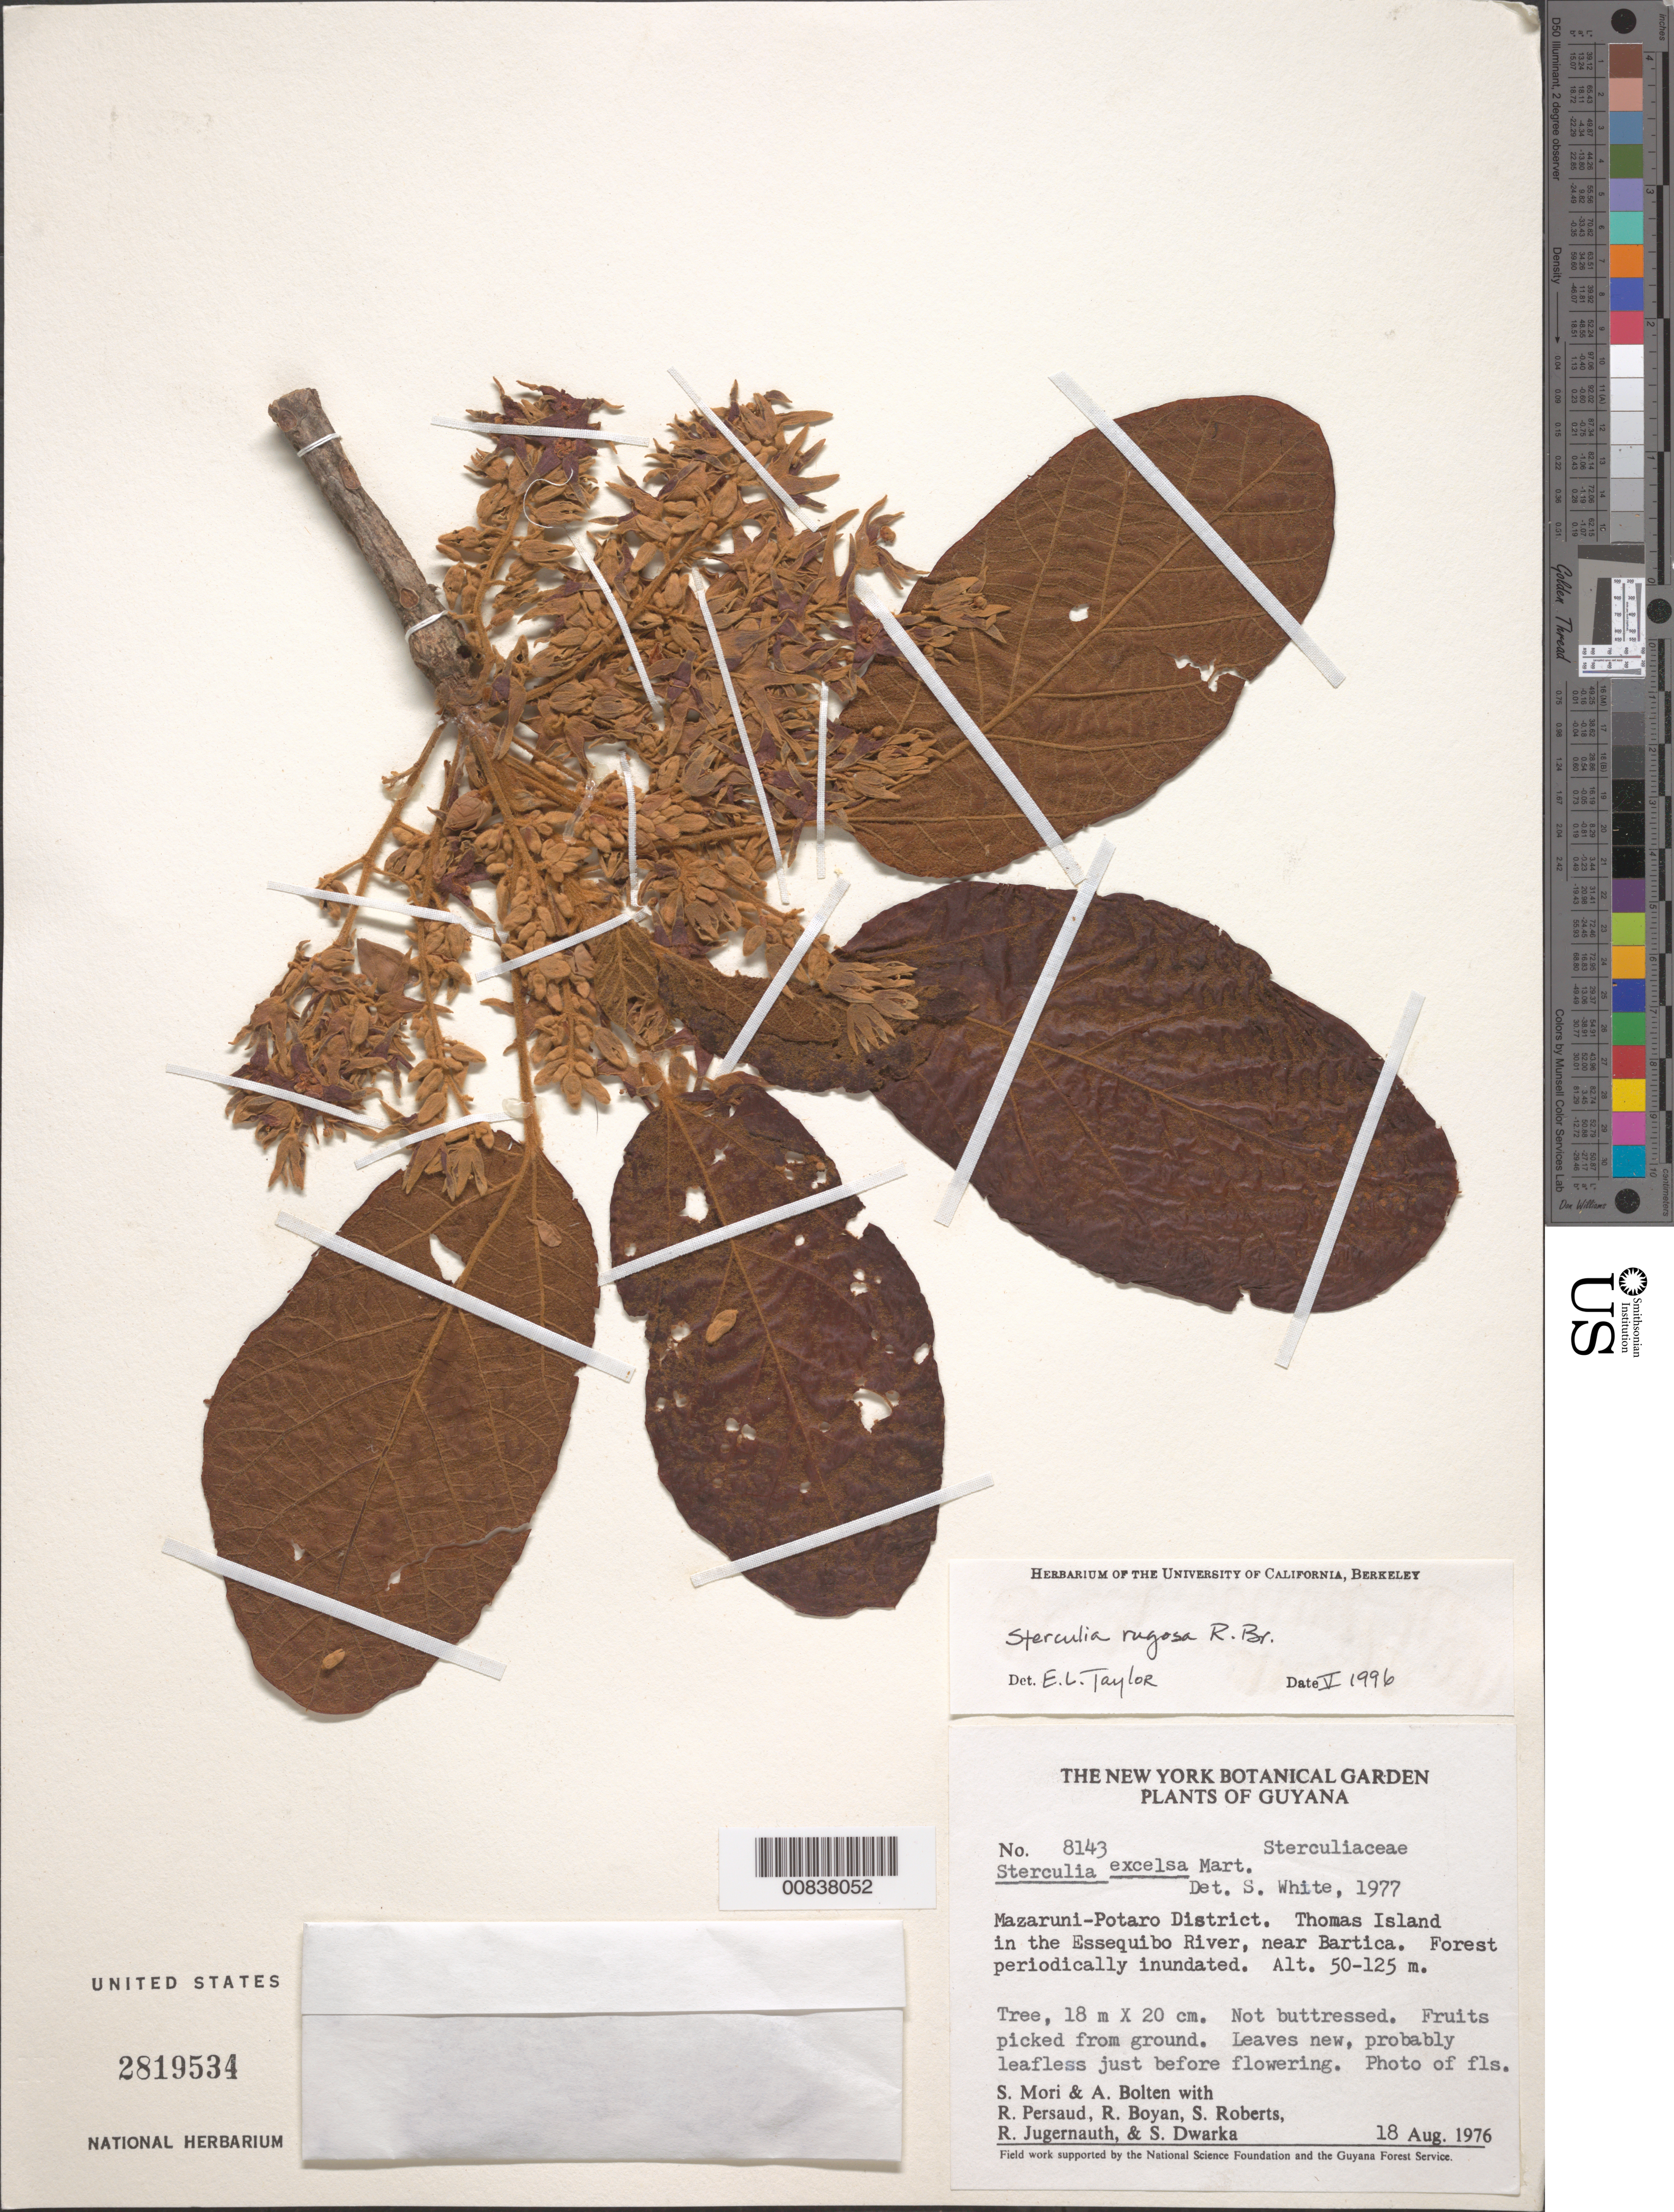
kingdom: Plantae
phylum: Tracheophyta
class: Magnoliopsida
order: Malvales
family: Malvaceae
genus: Sterculia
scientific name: Sterculia rugosa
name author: R. Br.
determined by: Taylor, E. L.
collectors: S. Mori, A. Bolten, R. Persaud, R. Boyan, S. Roberts, R. Jugernauth & S. Dwarka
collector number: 8143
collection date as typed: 18-Aug-76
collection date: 1976-08-18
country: Guyana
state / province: Cuyuni-Mazaruni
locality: Thomas Island, Essequibo River, near Bartica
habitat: Forest periodically inundated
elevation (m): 50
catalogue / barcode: US 2819534